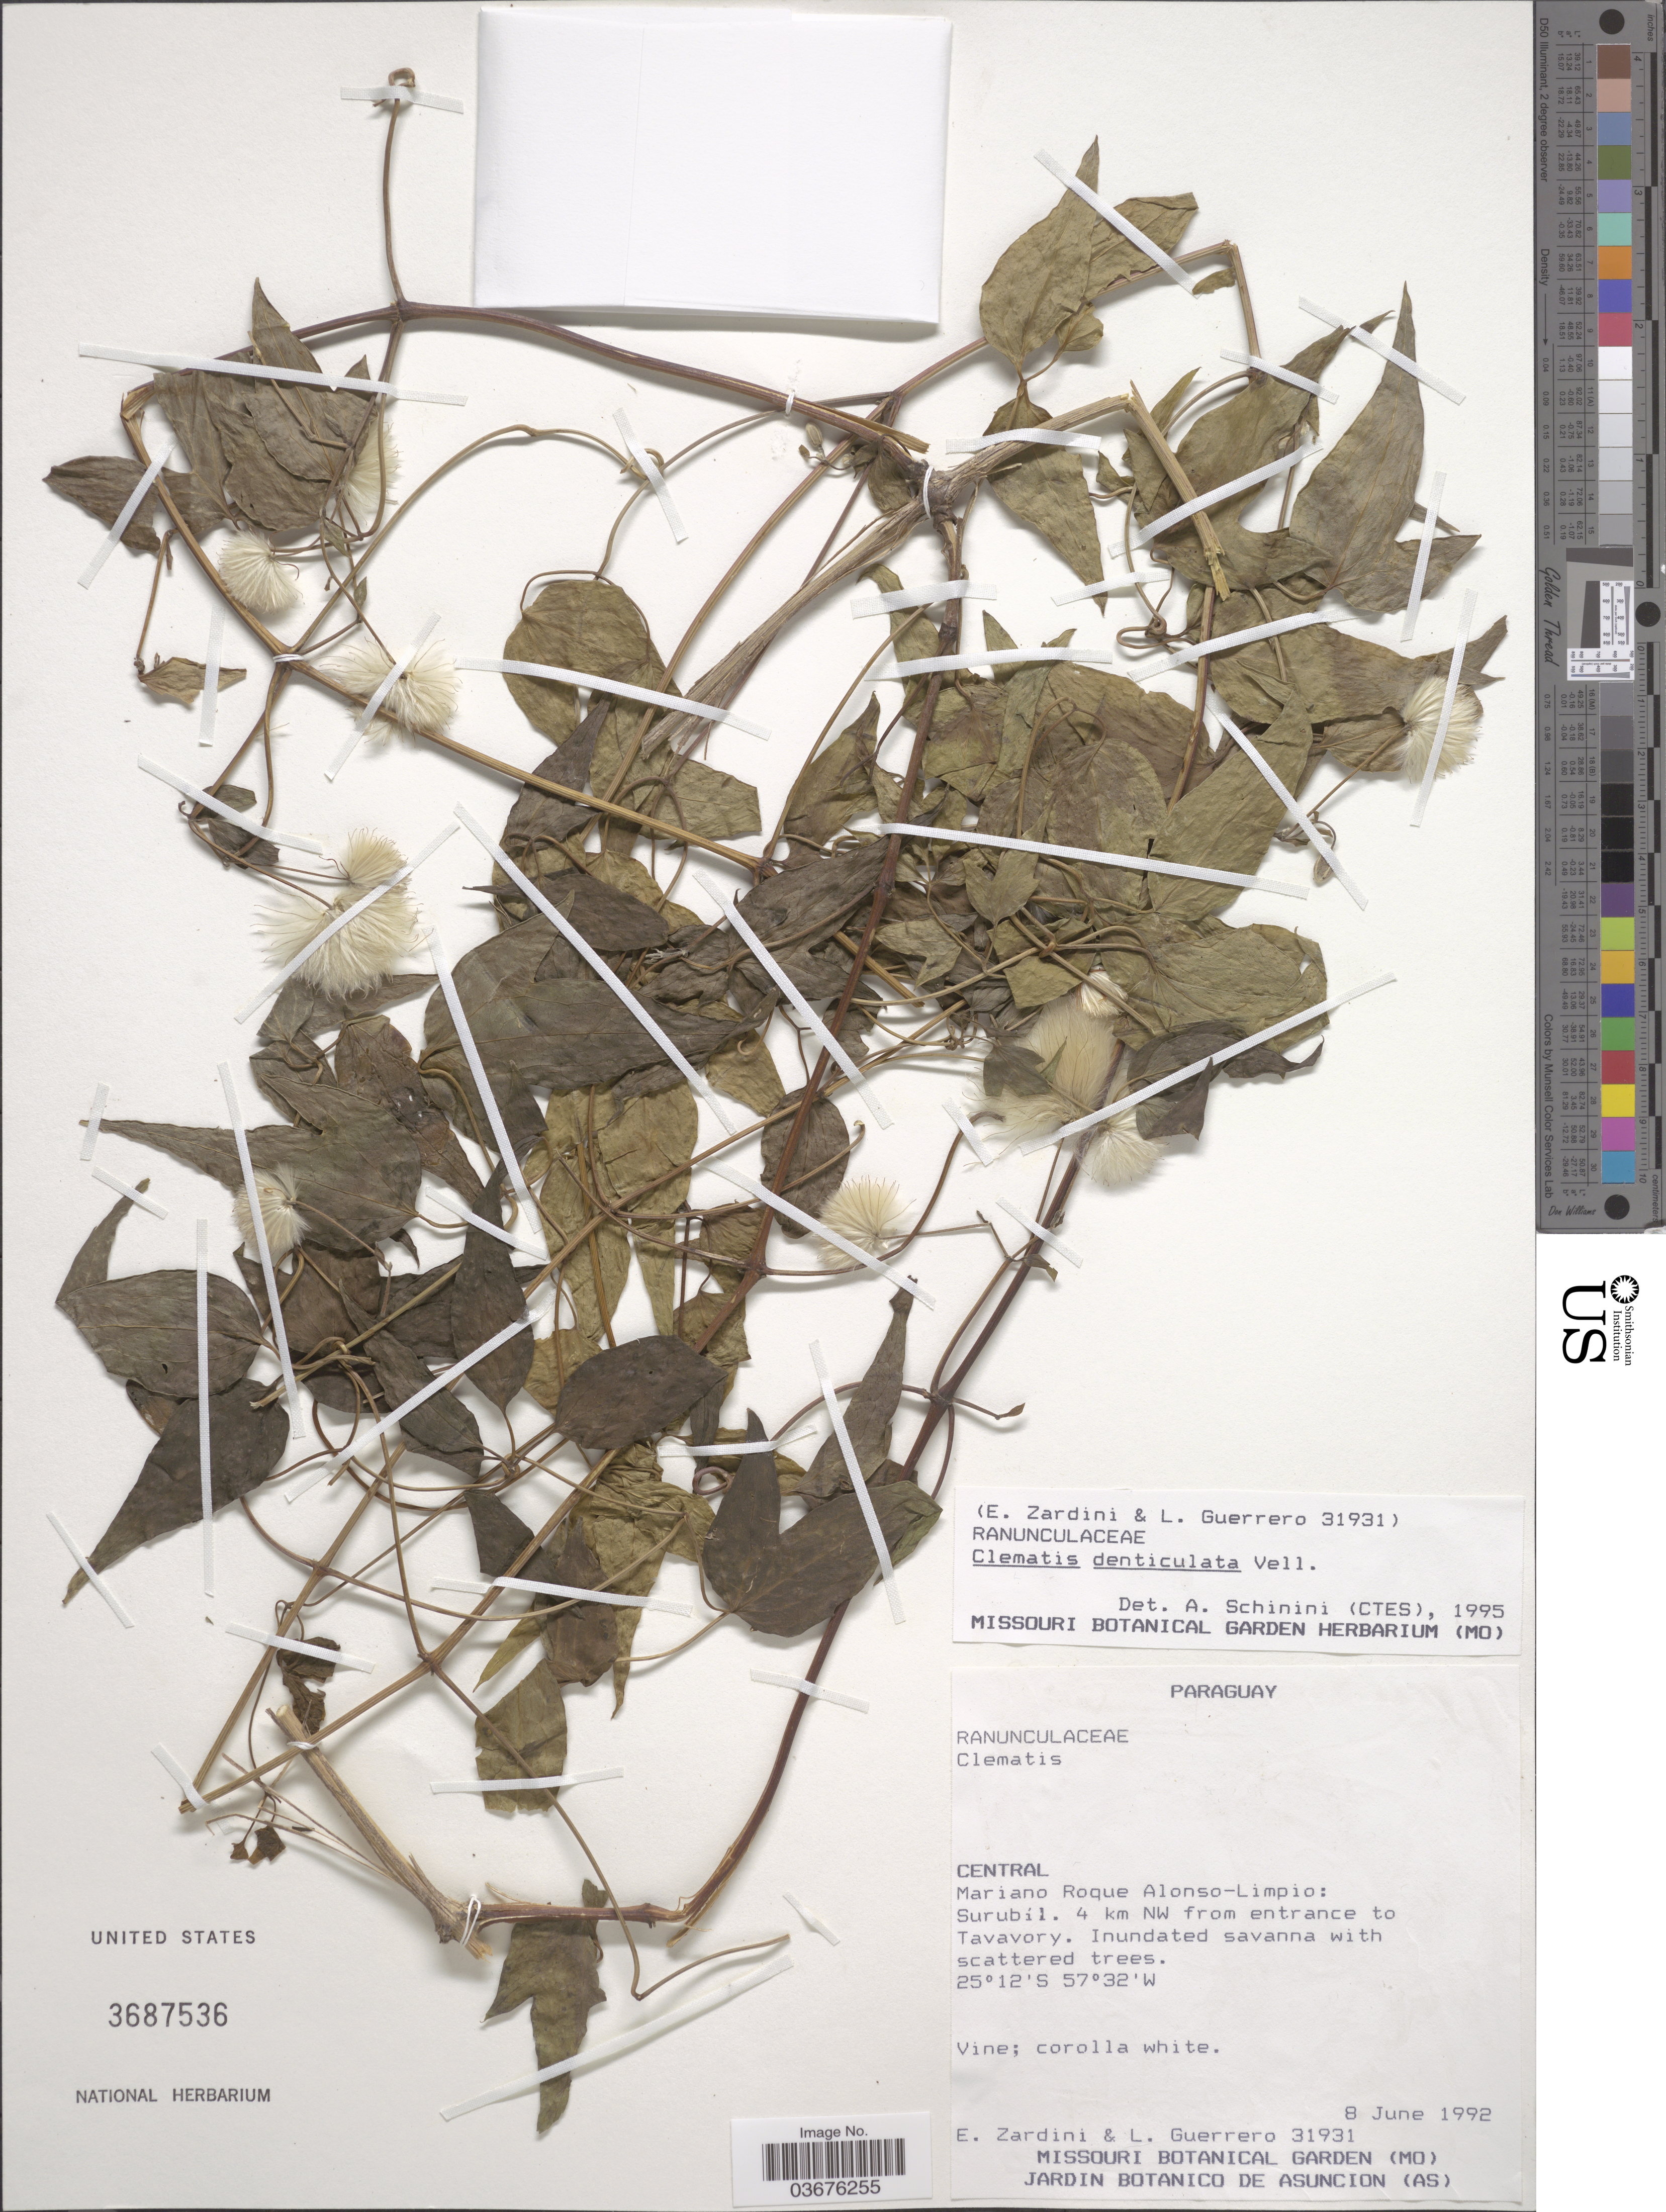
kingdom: Plantae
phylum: Tracheophyta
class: Magnoliopsida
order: Ranunculales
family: Ranunculaceae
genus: Clematis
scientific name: Clematis denticulata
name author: Vell.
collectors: E. Zardini & L. Guerrero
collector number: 31931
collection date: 1992-06-08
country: Paraguay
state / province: Central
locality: Central. Maríano Roque Alonso-Limpio: Surubíl. 4 km NW from entrance to Tavavory.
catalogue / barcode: US 3687536